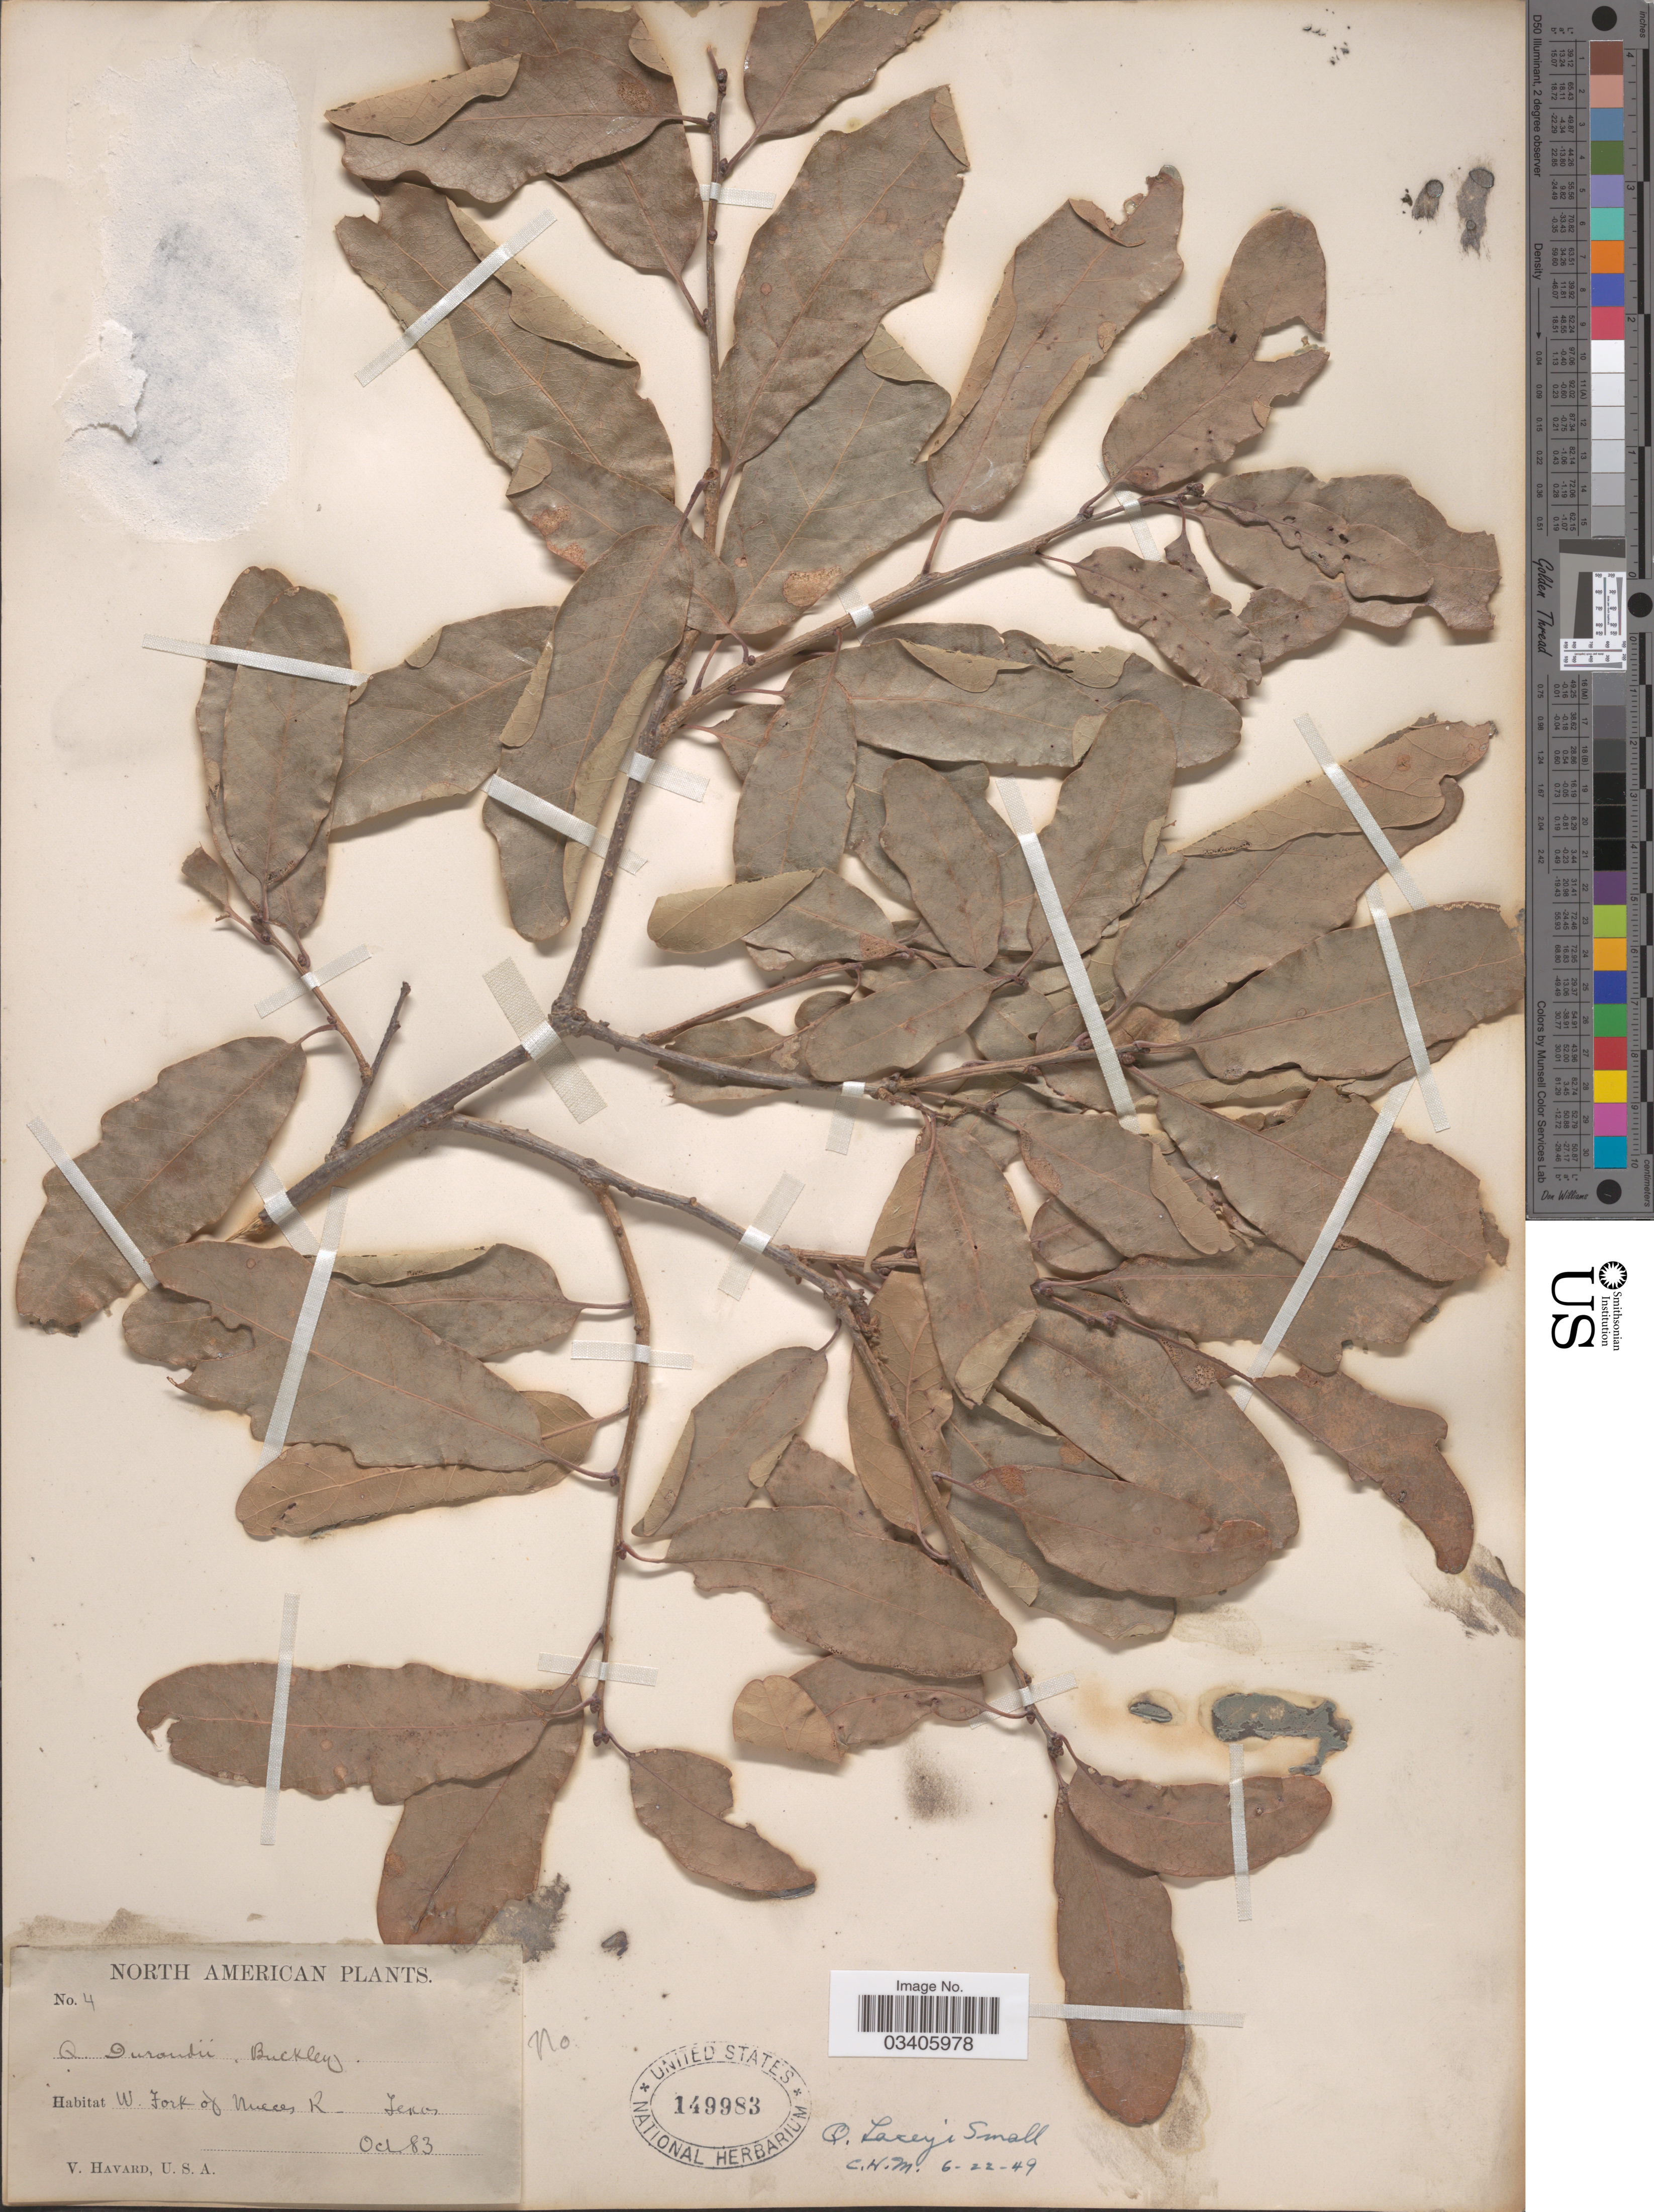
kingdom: Plantae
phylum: Tracheophyta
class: Magnoliopsida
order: Fagales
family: Fagaceae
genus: Quercus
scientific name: Quercus laceyi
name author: Small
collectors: V. Havard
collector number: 4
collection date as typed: Transcribed d/m/y: /10/83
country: United States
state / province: Texas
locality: W. Fork of Nueces R.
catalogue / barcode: US 149983